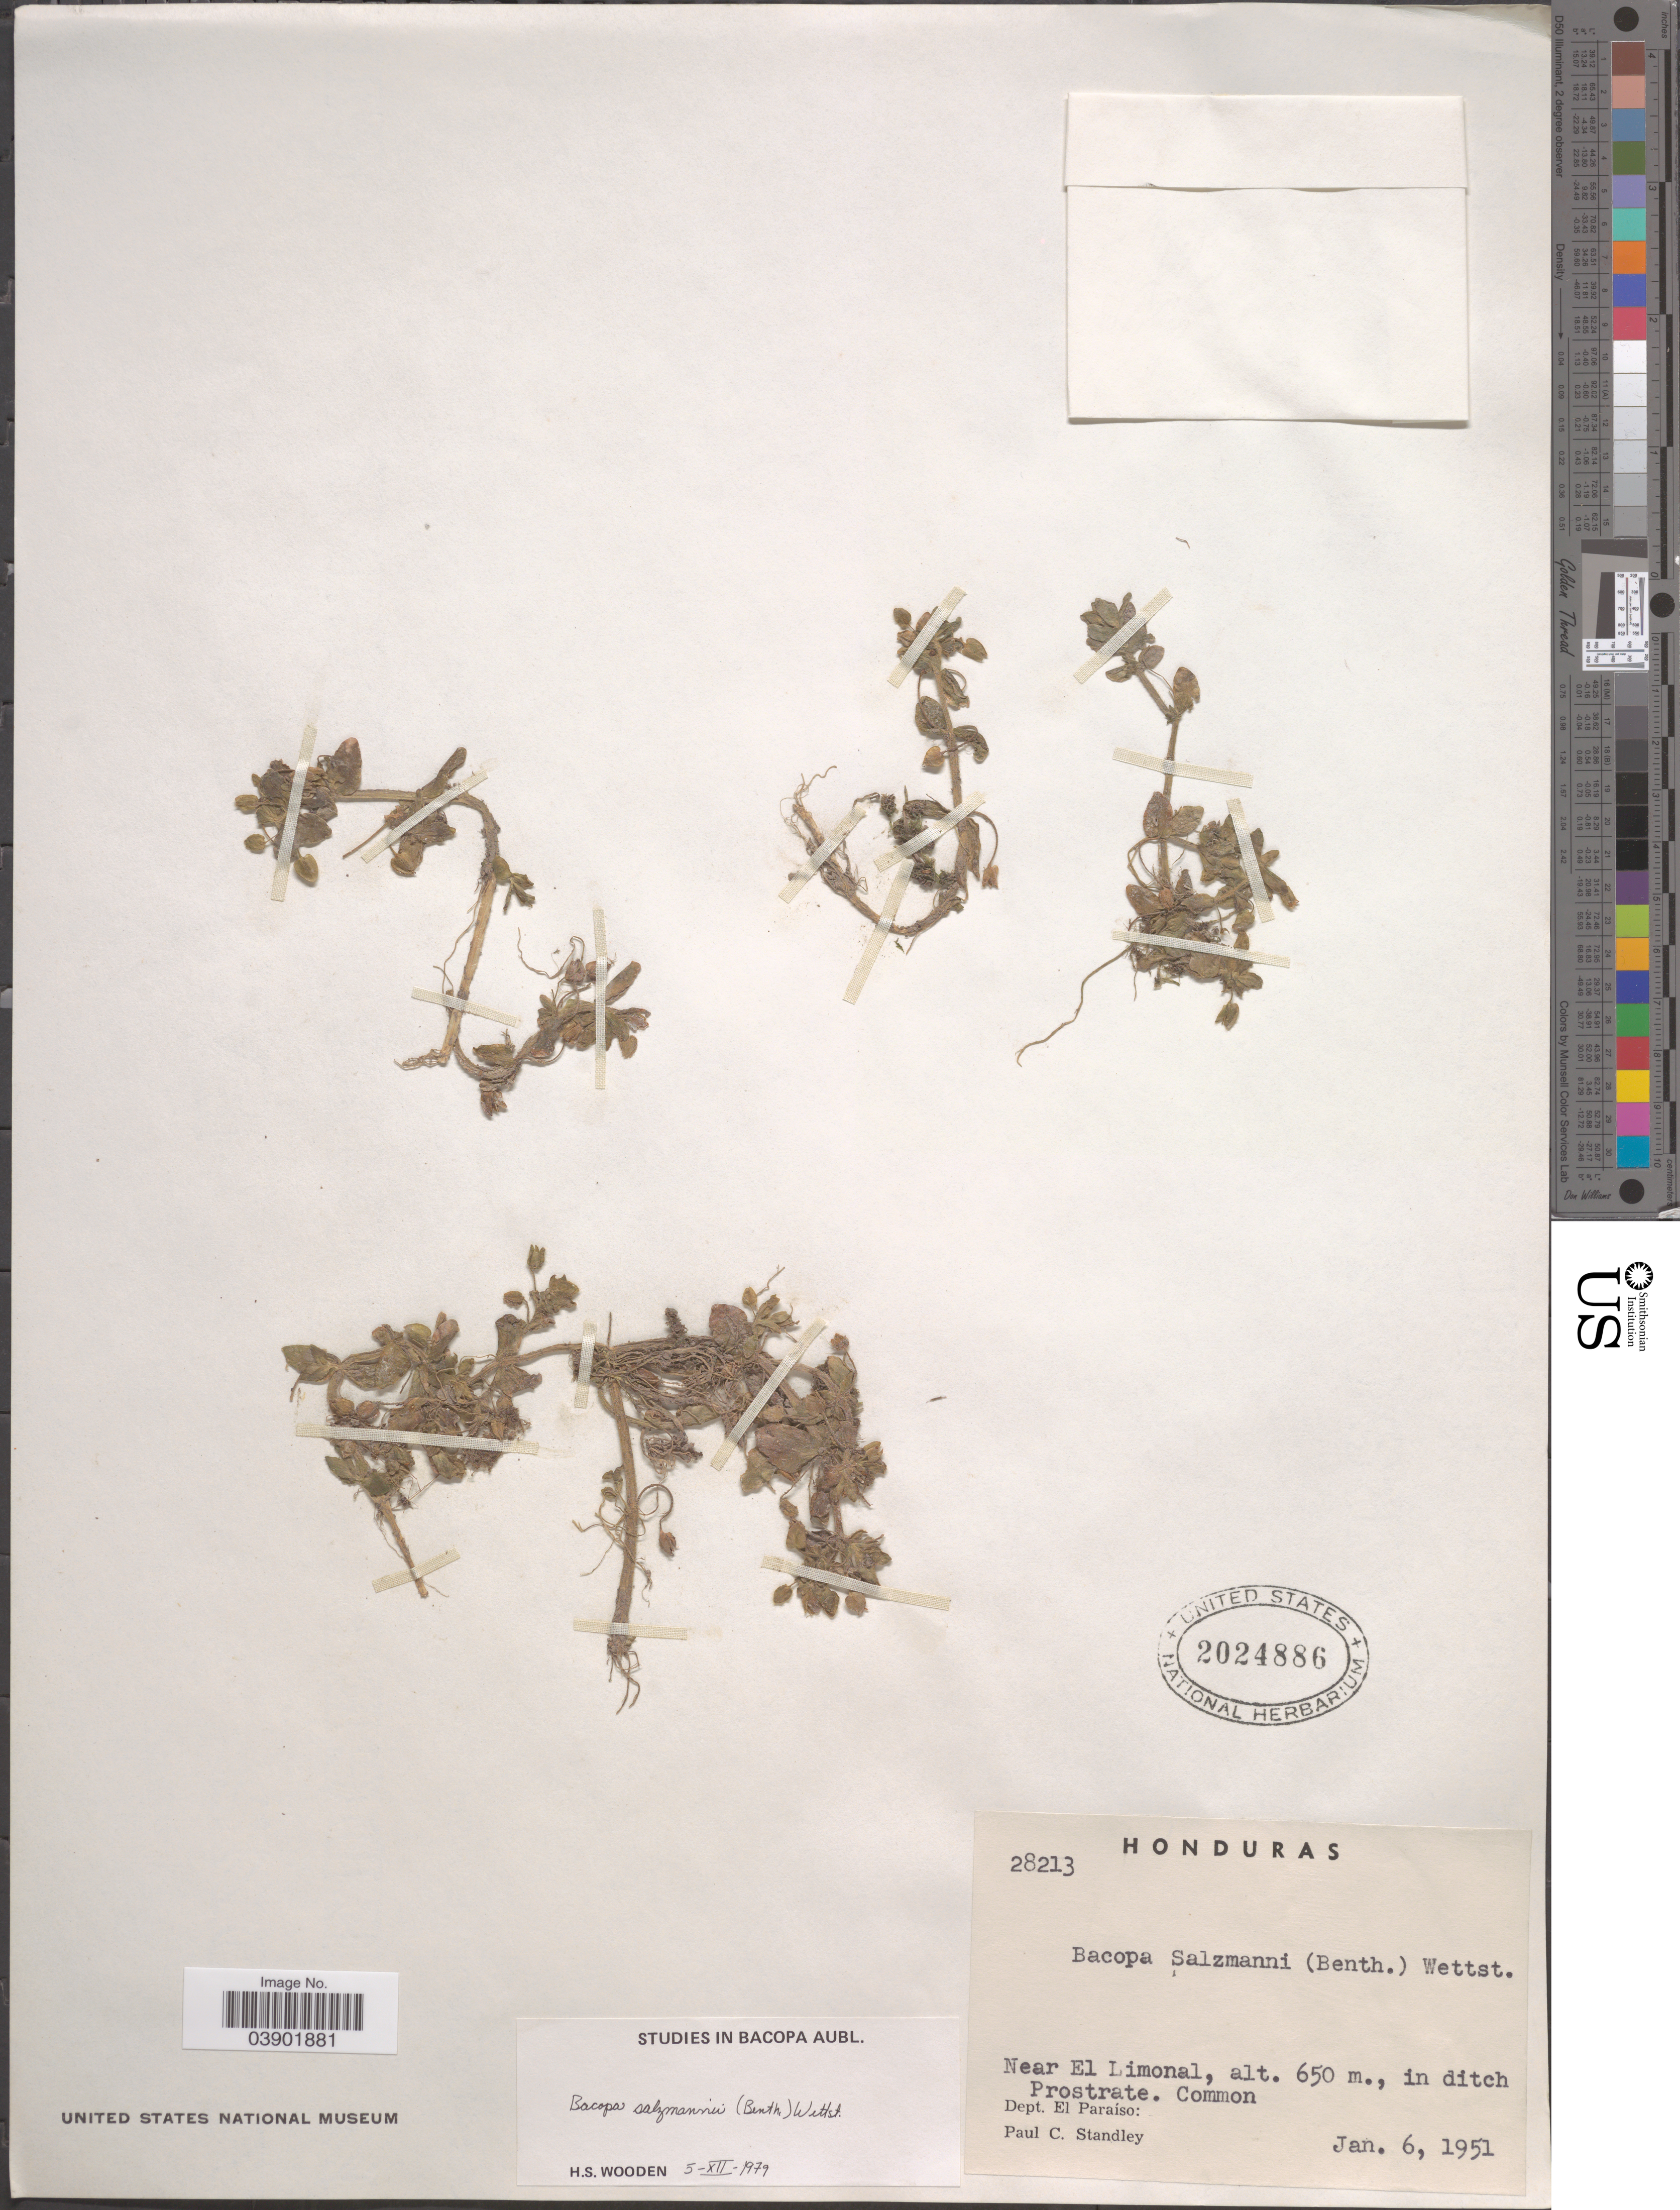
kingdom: Plantae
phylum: Tracheophyta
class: Magnoliopsida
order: Lamiales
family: Plantaginaceae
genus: Bacopa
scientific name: Bacopa salzmannii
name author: (Benth.) Wettst. ex Edwall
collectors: P. C. Standley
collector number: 28213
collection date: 1951-01-06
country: Honduras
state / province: El Paraiso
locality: Near El Limonal, Dept. El Paraíso.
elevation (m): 650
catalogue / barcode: US 2024886